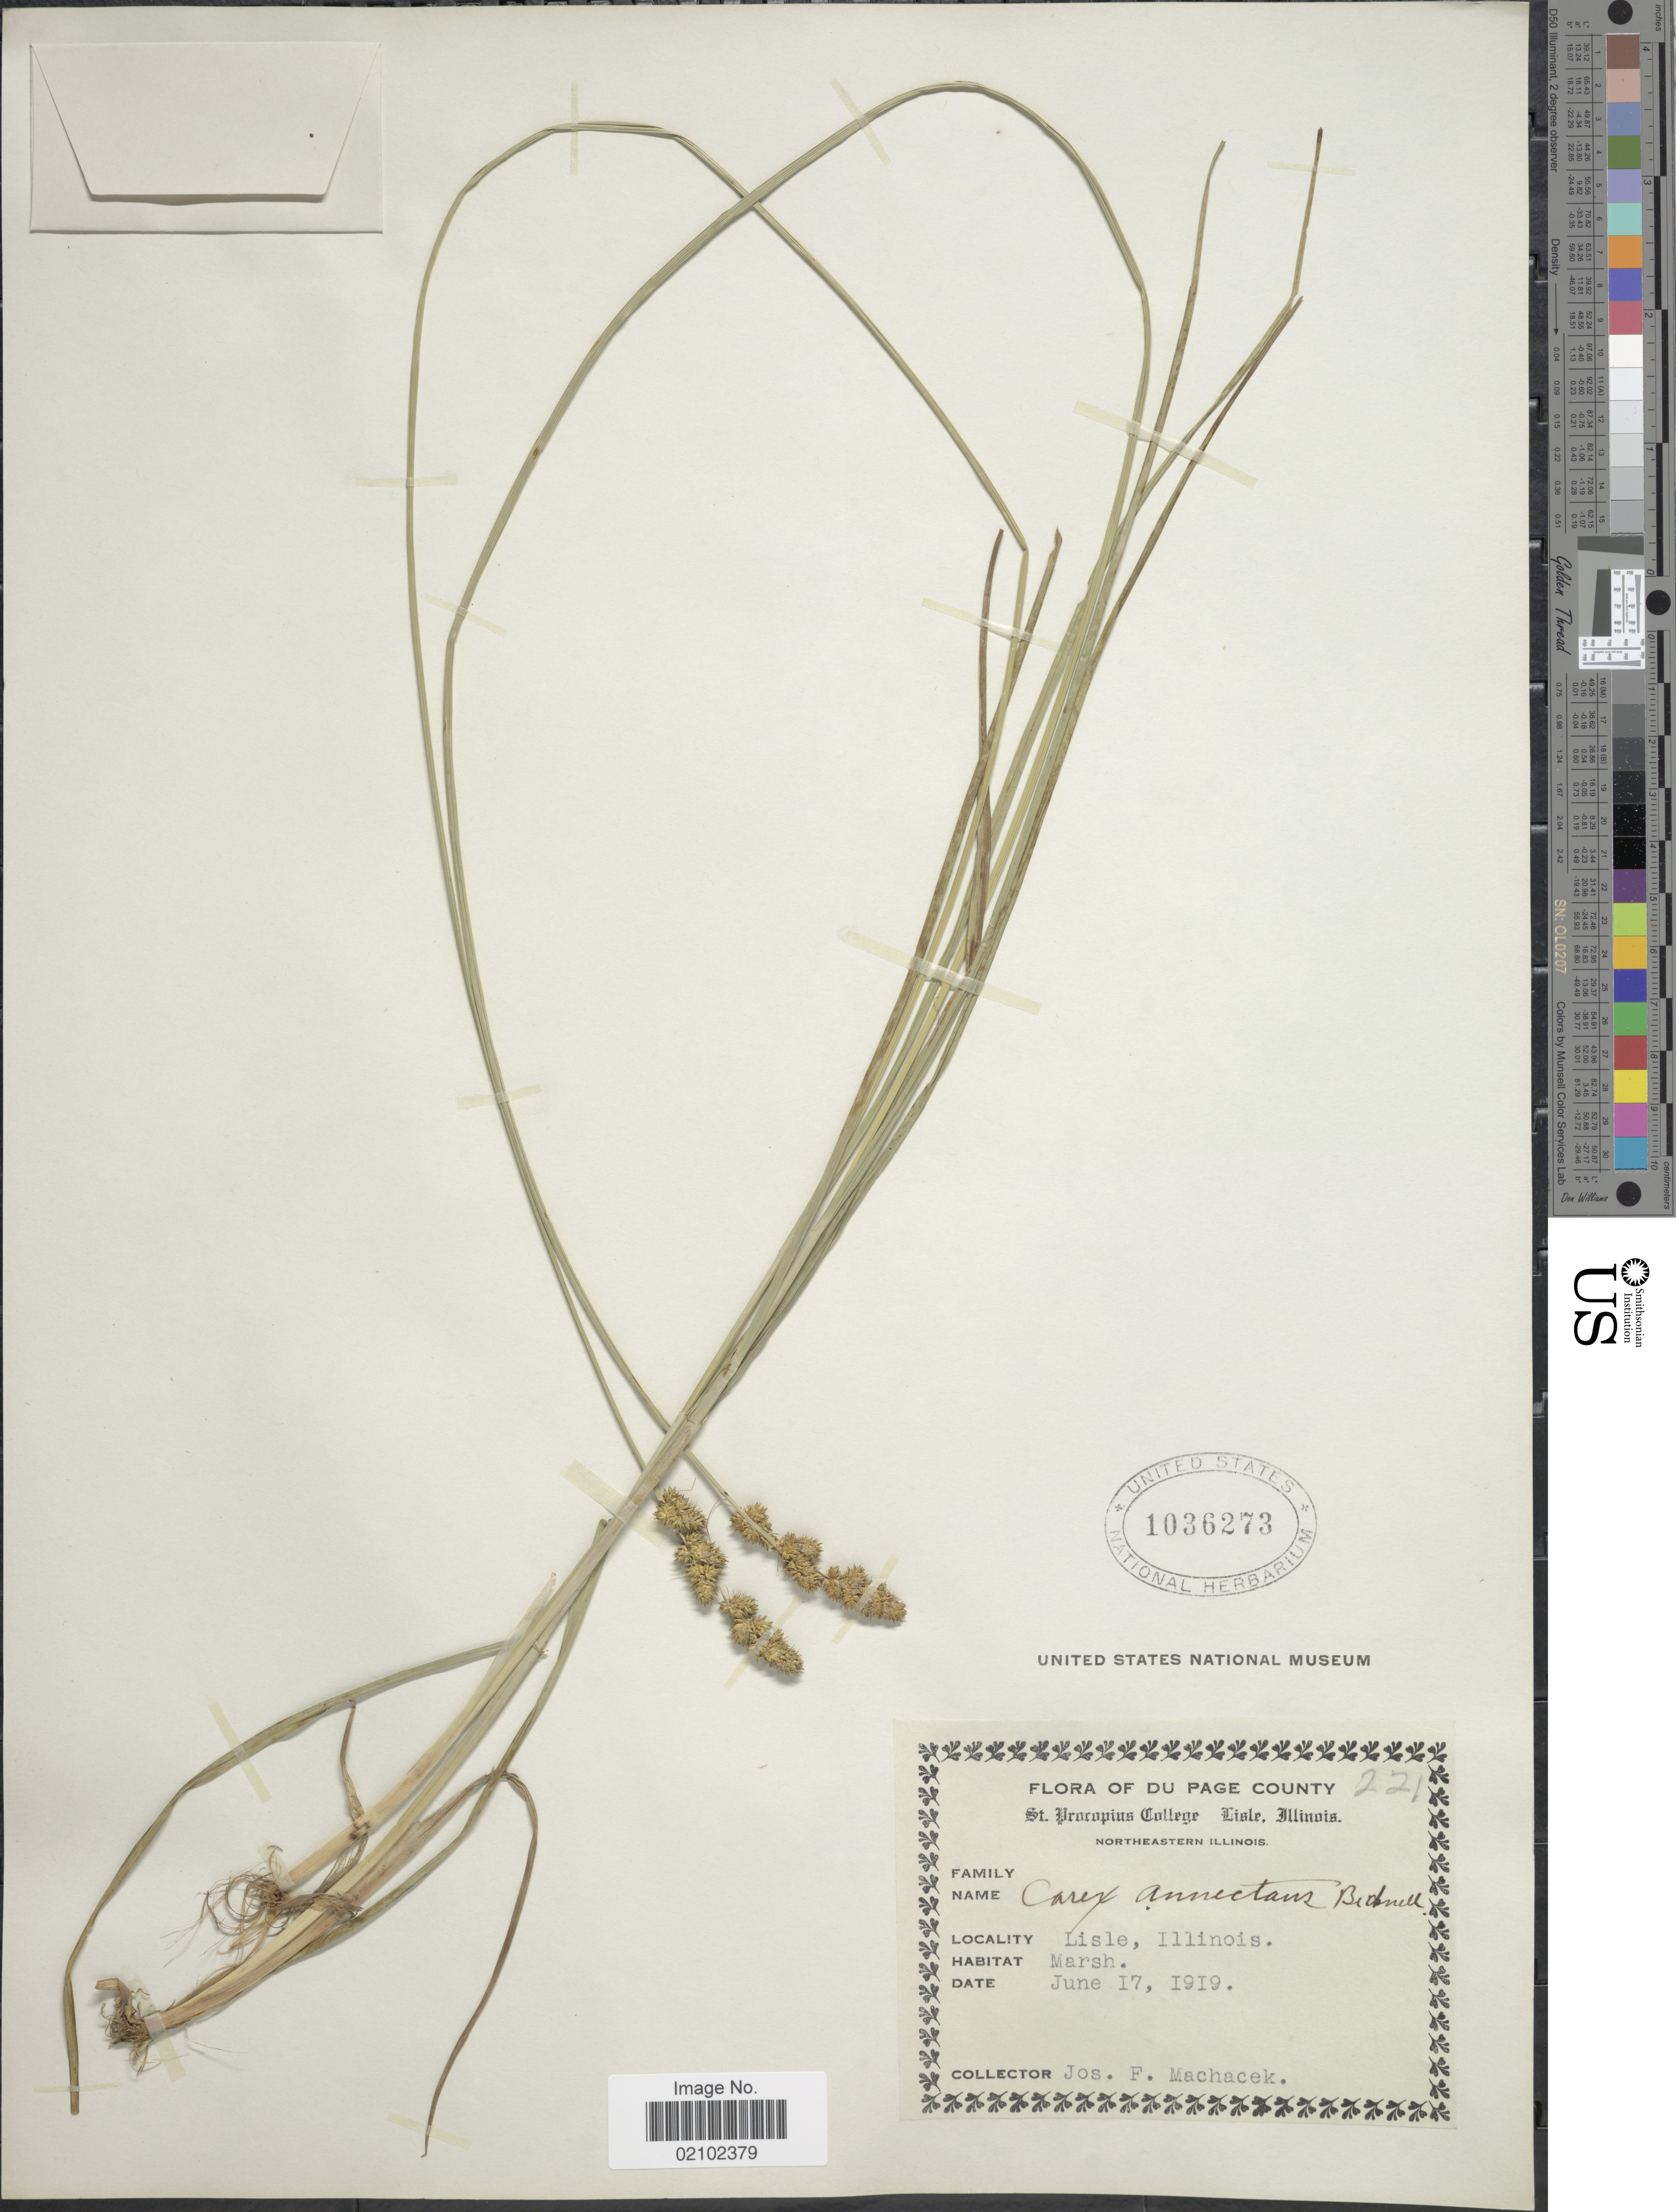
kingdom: Plantae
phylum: Tracheophyta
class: Liliopsida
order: Poales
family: Cyperaceae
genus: Carex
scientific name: Carex annectens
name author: (E.P. Bicknell) E.P. Bicknell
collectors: J. Machacek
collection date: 1919-06-17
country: United States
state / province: Illinois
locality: Lisle, Du Page County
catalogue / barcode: US 1036273